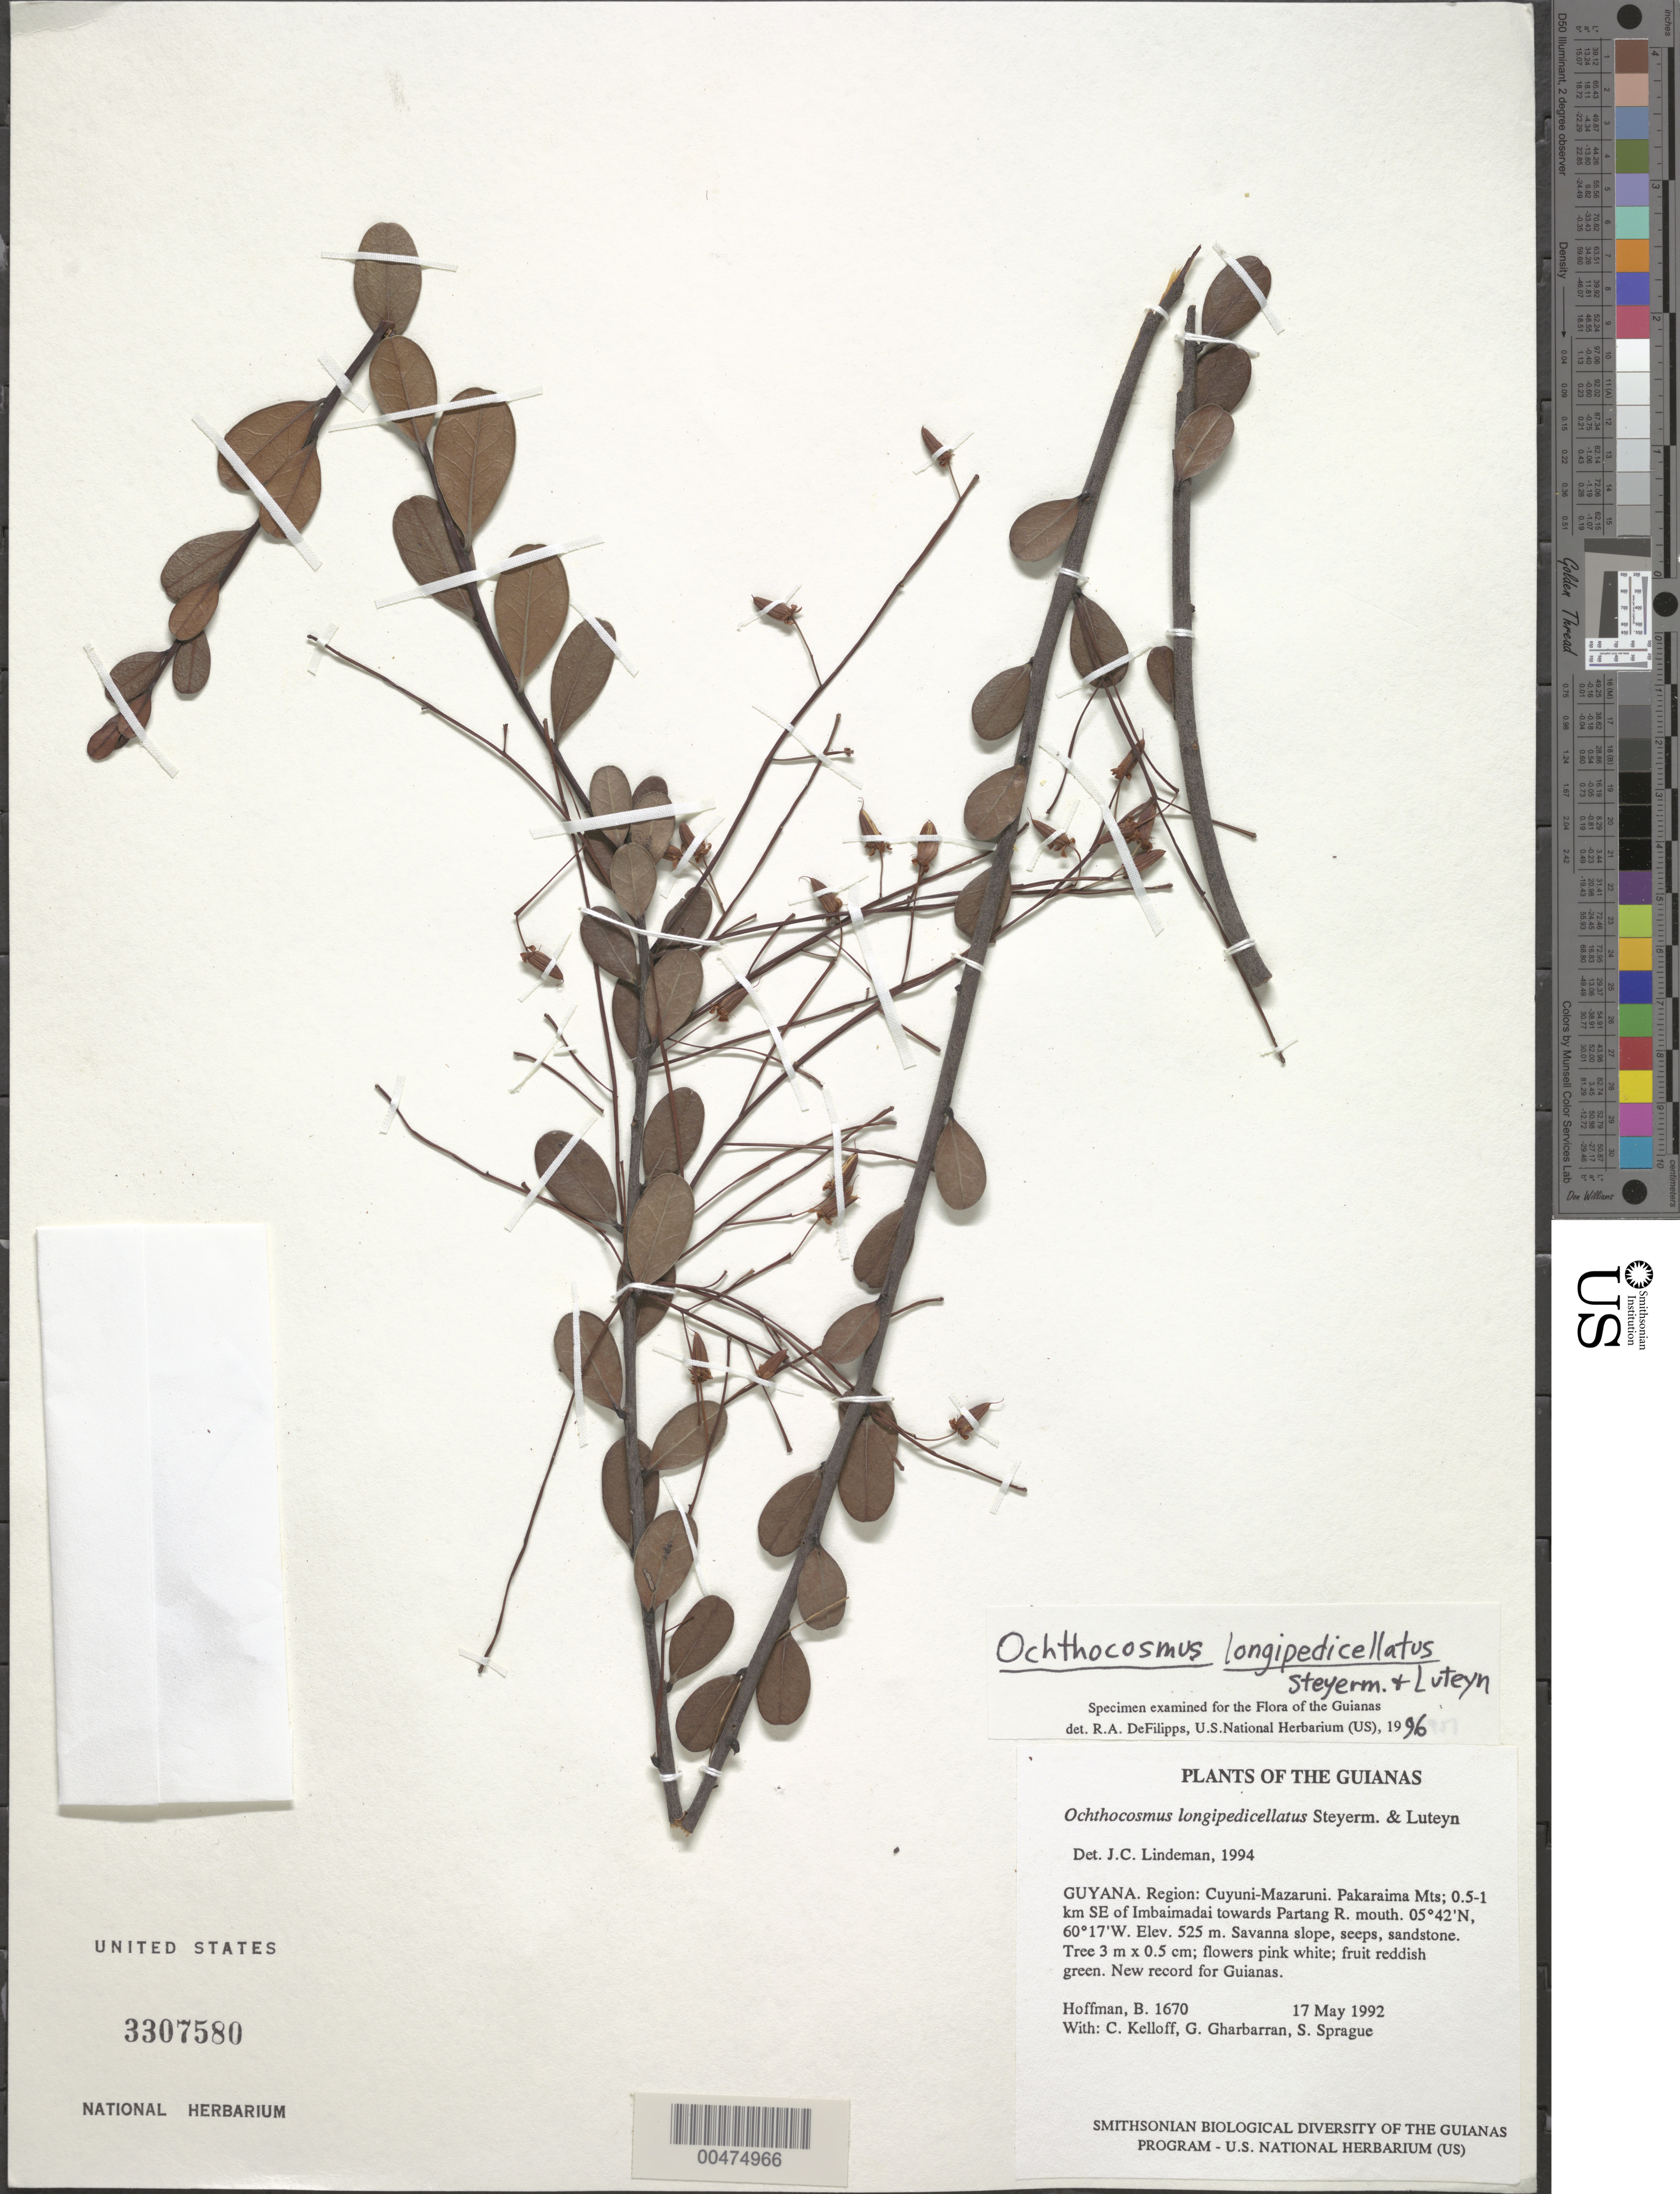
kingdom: Plantae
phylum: Tracheophyta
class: Magnoliopsida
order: Malpighiales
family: Ixonanthaceae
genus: Ochthocosmus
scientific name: Ochthocosmus longipedicellatus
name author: Steyerm. & Luteyn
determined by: DeFilipps, R. A.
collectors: B. Hoffman, C. L. Kelloff, G. Gharbarran & S. Sprague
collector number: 1670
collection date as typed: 17 May 1992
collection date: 1992-05-17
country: Guyana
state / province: Cuyuni-Mazaruni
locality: Pakaraima Mts; 0.5-1 km SE of Imbaimadai towards Partang River mouth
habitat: Savanna slope, seeps, sandstone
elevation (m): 525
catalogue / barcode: US 3307580